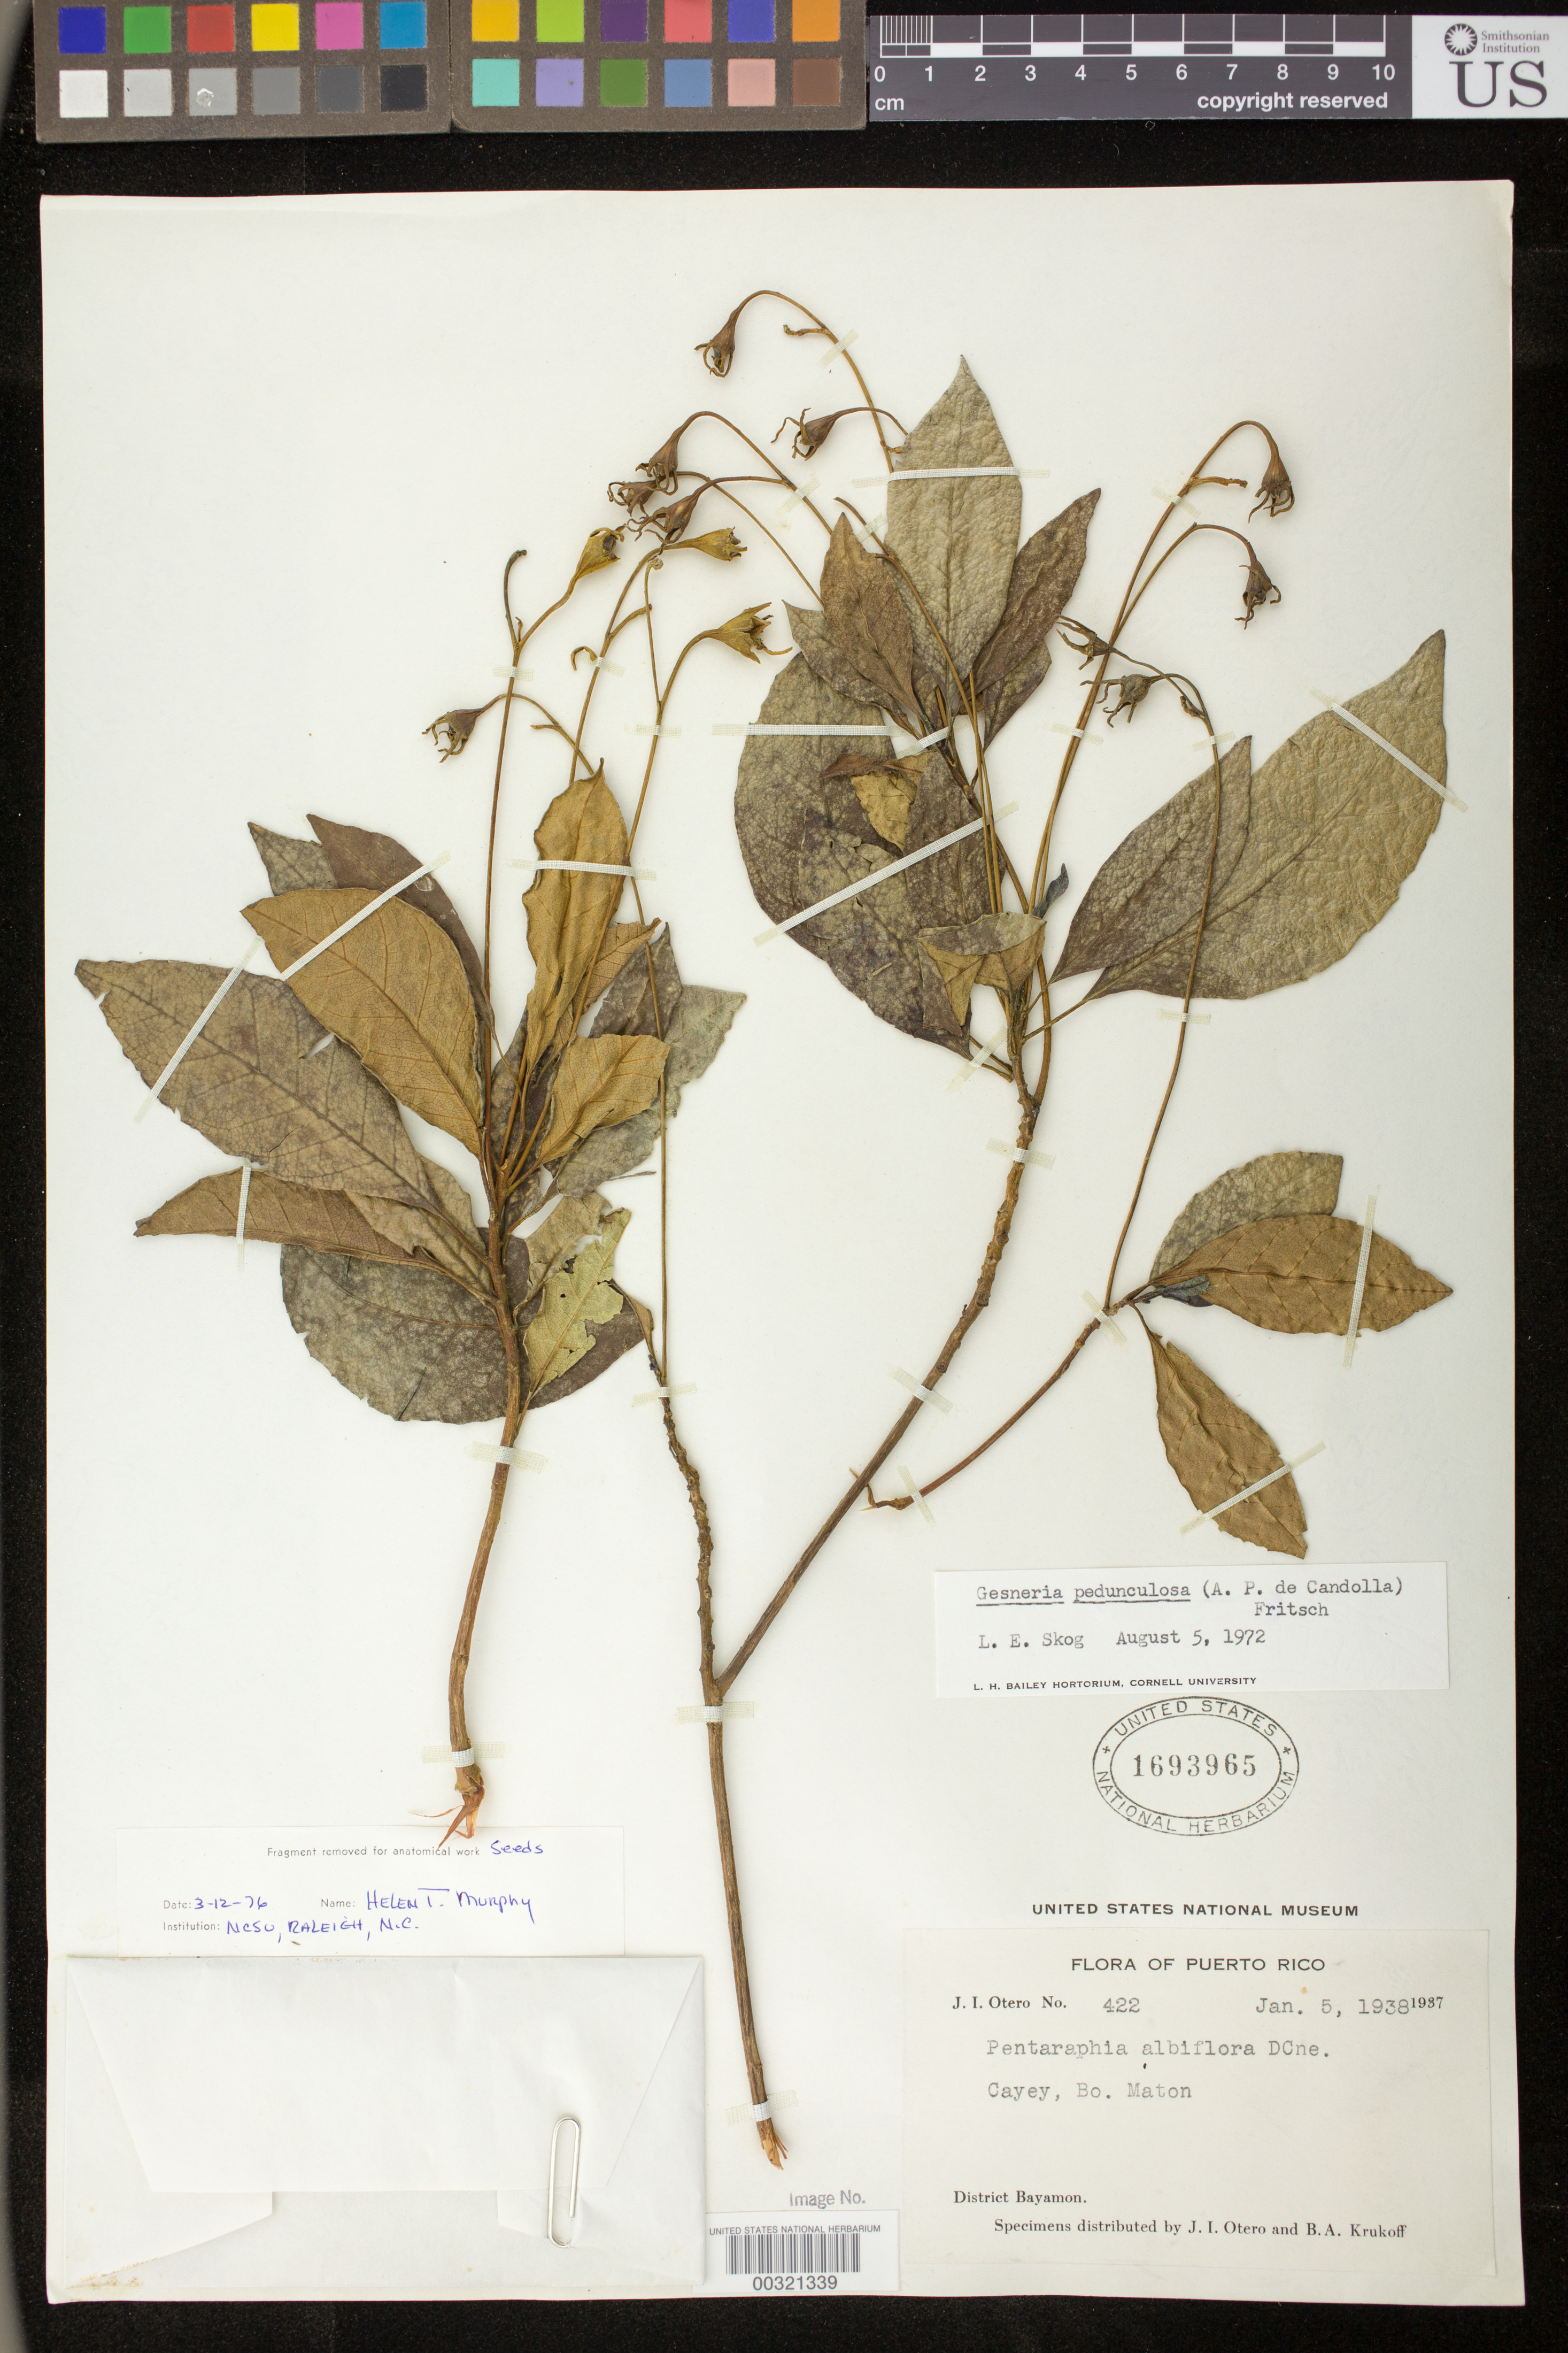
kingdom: Plantae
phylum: Tracheophyta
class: Magnoliopsida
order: Lamiales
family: Gesneriaceae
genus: Gesneria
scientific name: Gesneria pedunculosa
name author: (DC.) Fritsch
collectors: J. Otero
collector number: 422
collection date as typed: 05 Jan 1938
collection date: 1938-01-05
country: Puerto Rico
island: Puerto Rico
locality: District Bayamon, Cayey, Bo. Maton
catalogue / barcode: US 1693965